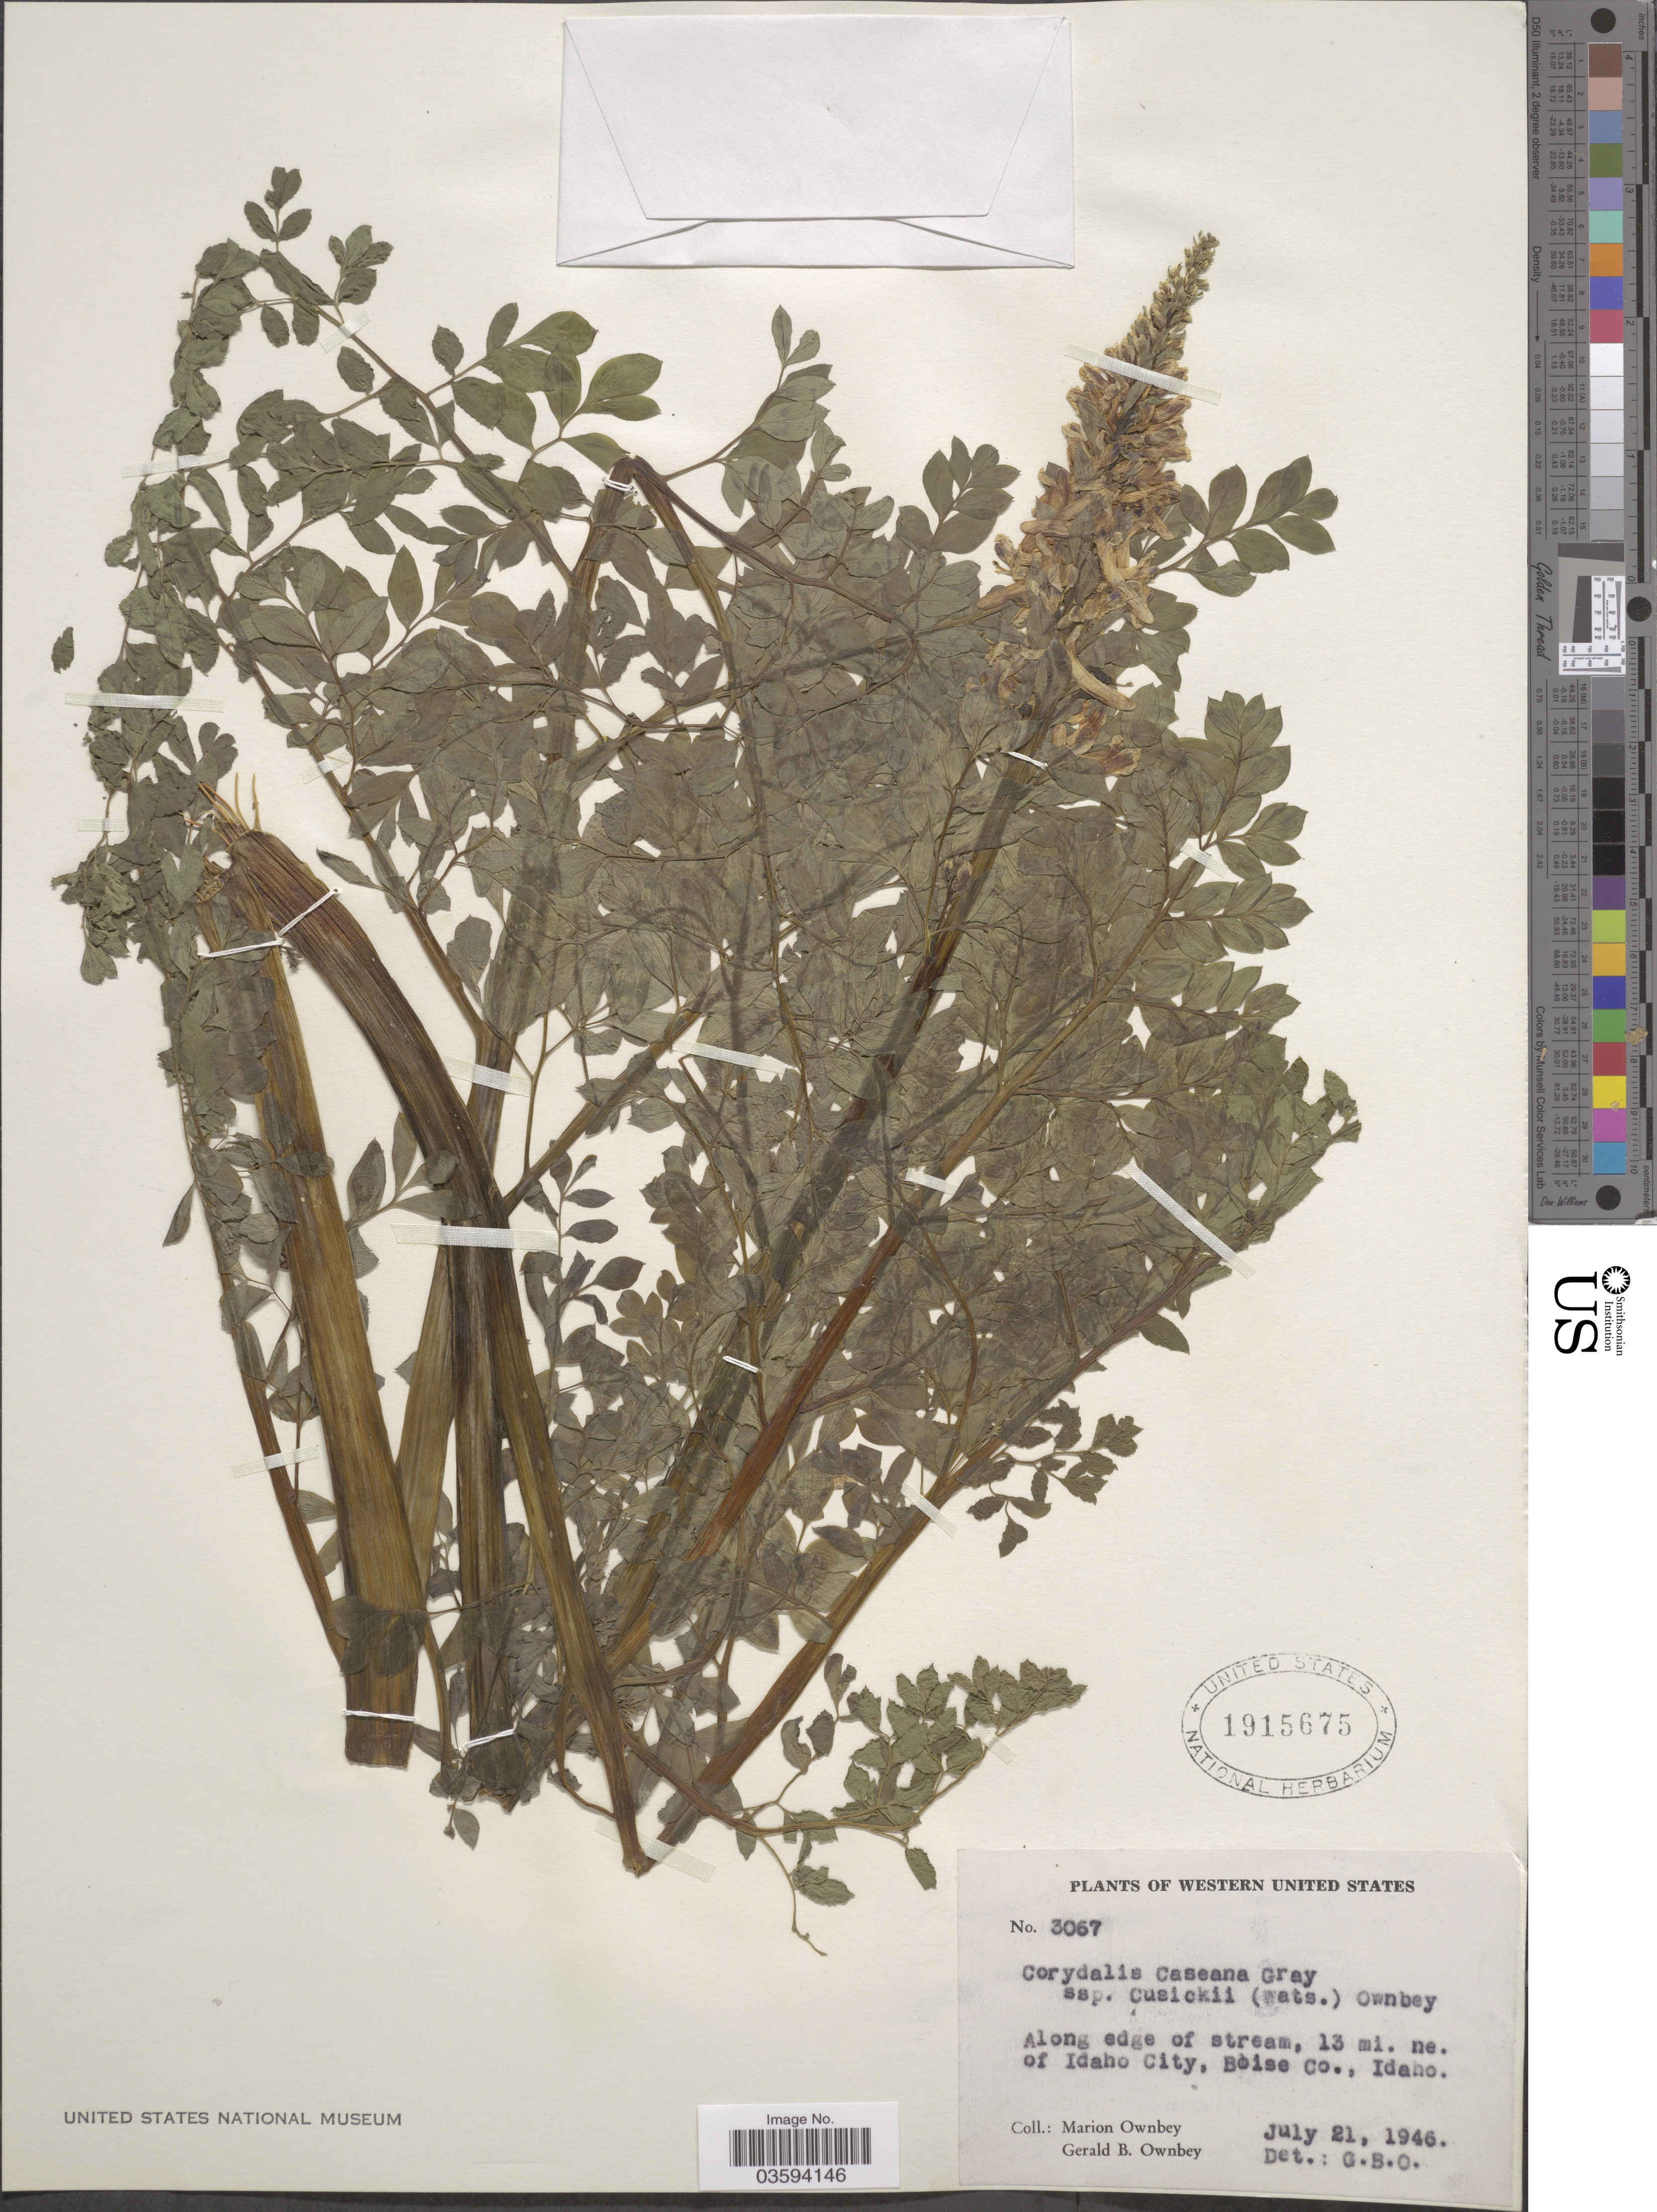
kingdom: Plantae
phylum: Tracheophyta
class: Magnoliopsida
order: Ranunculales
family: Papaveraceae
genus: Corydalis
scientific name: Corydalis caseana subsp. cusickii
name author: (S. Watson) G.B. Ownbey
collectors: M. Ownbey & G. B. Ownbey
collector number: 3067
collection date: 1946-07-21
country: United States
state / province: Idaho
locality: Western United States. Along edge of stream, 13 mi. ne. of Idaho City, Boise Co.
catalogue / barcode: US 1915675